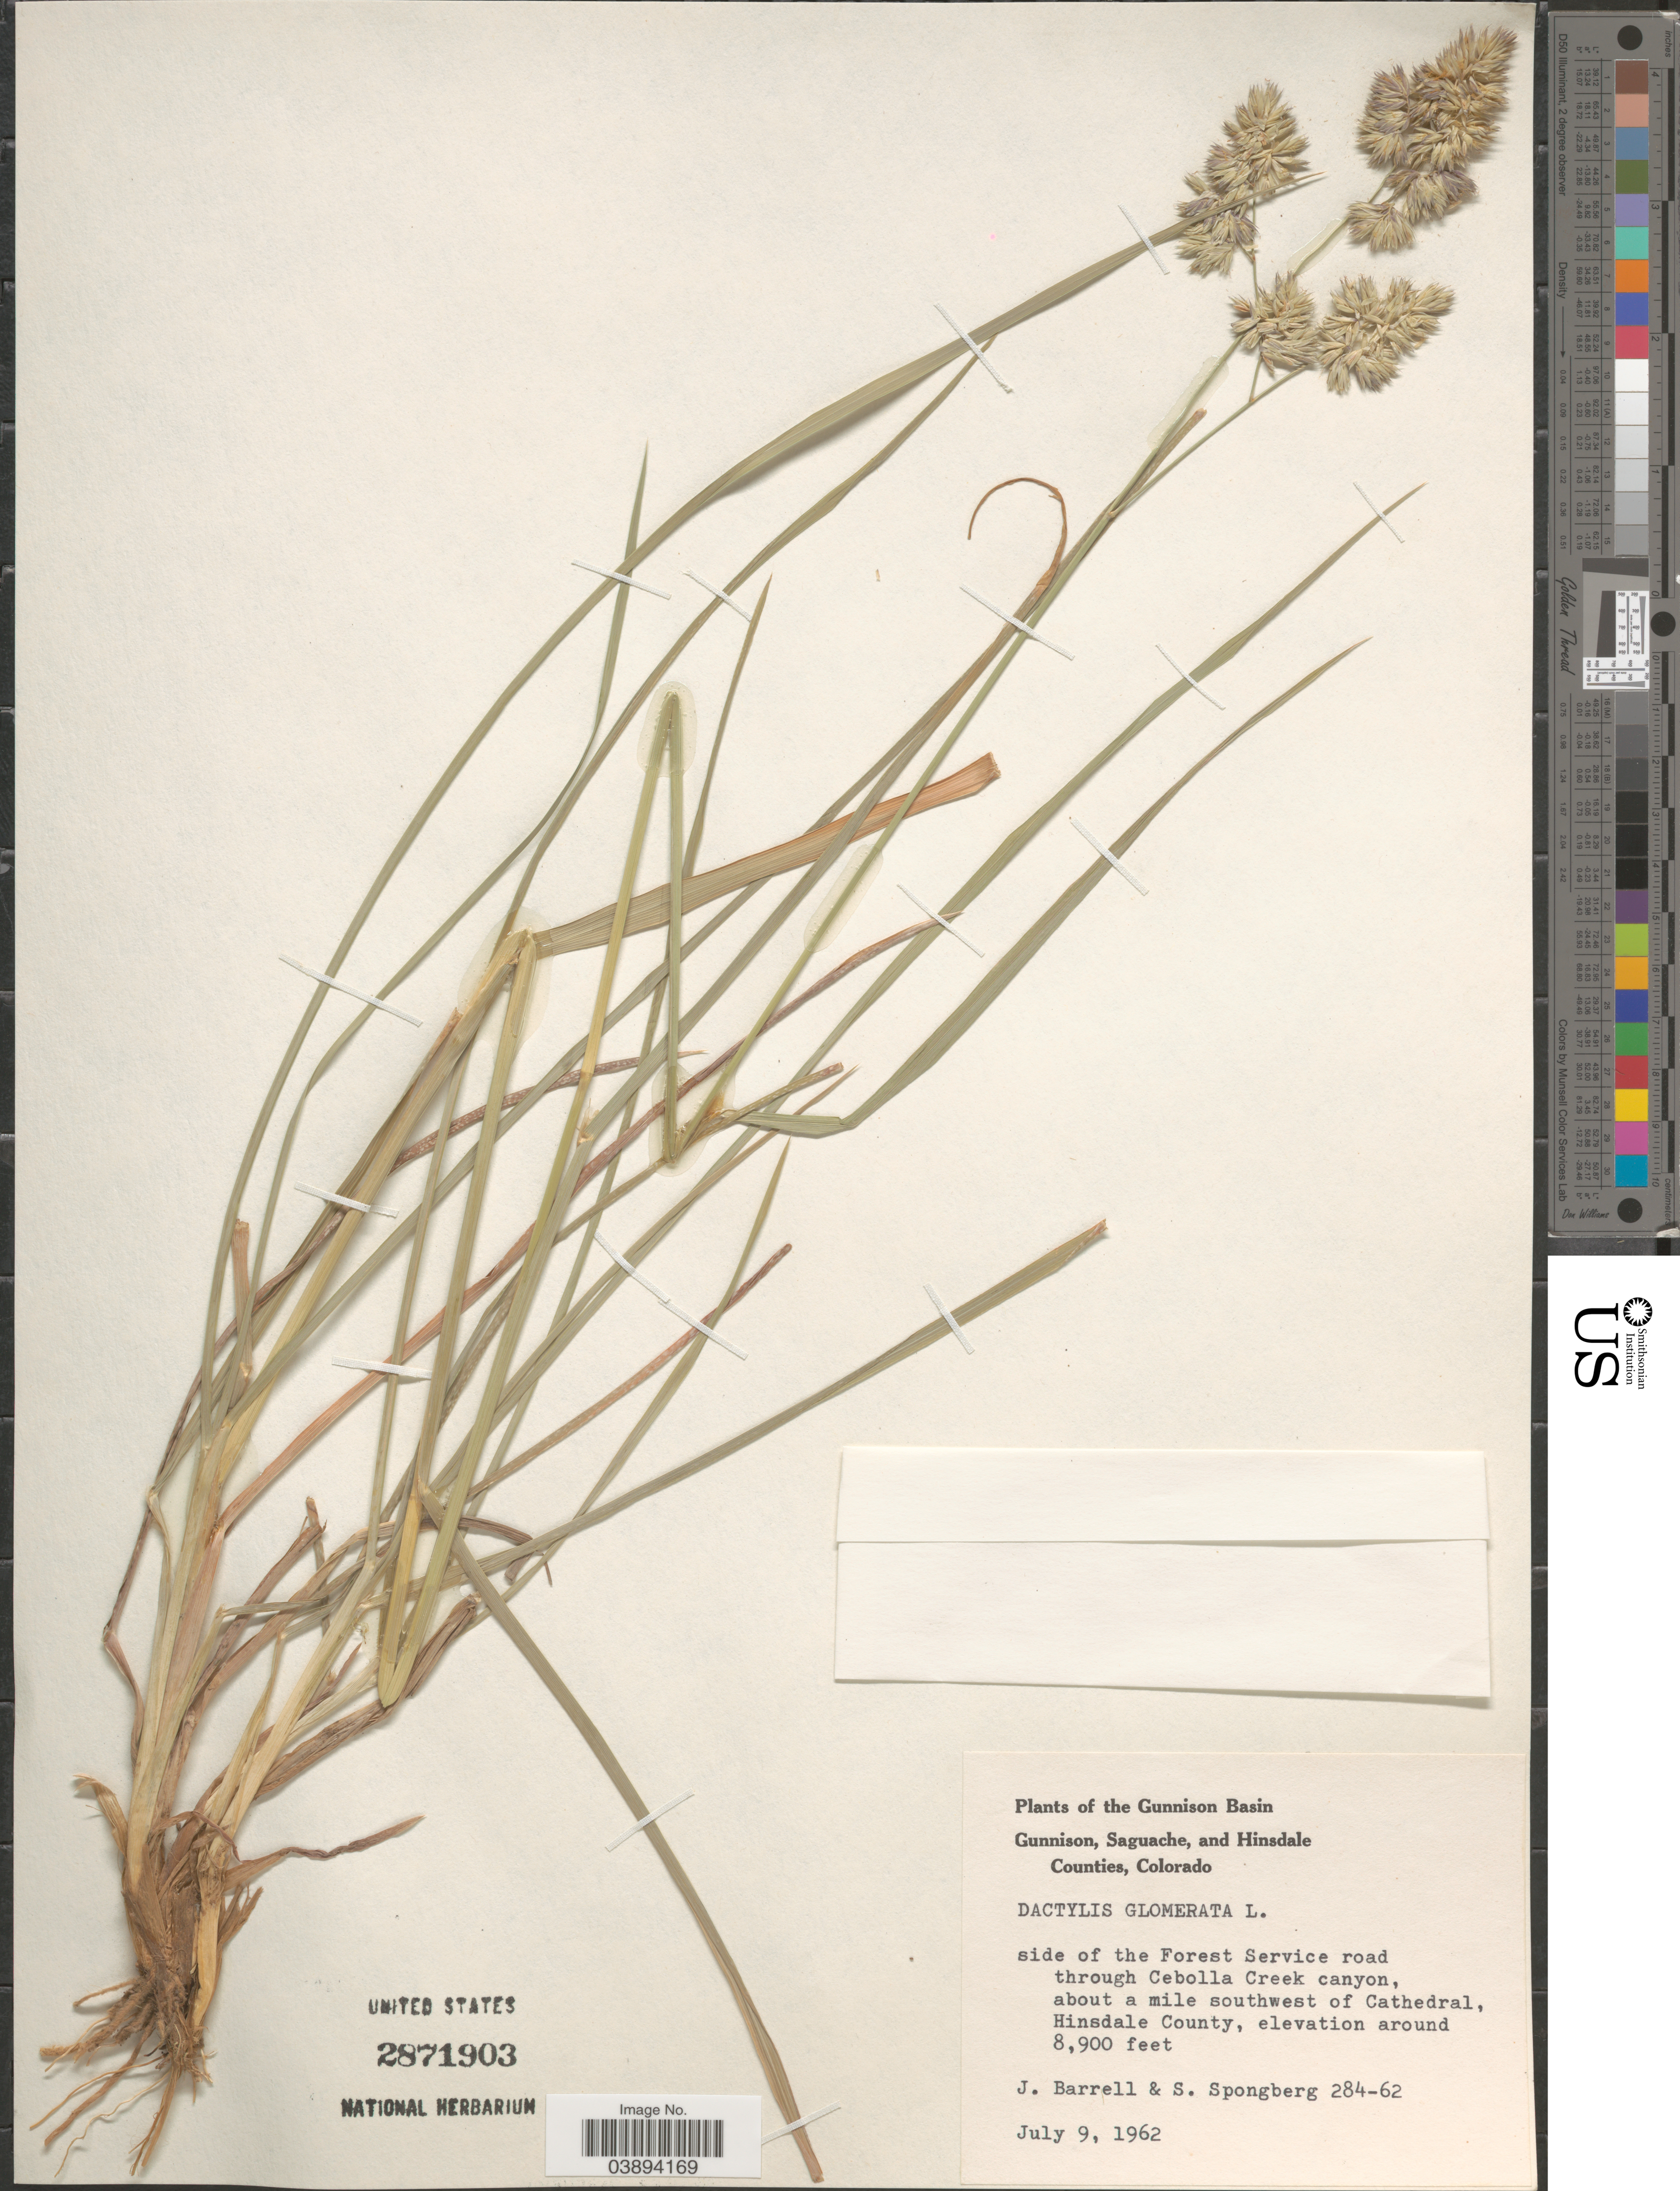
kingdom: Plantae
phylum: Tracheophyta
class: Liliopsida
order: Poales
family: Poaceae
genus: Dactylis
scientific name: Dactylis glomerata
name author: L.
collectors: J. Barrell & S. A.Spongberg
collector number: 284-62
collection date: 1962-07-09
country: United States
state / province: Colorado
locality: The Gunnison Basin. Side of the Forest Service road through Cebolla Creek canyon, about a mile southwest of Cathedral, Hinsdale County.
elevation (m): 2713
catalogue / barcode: US 2871903